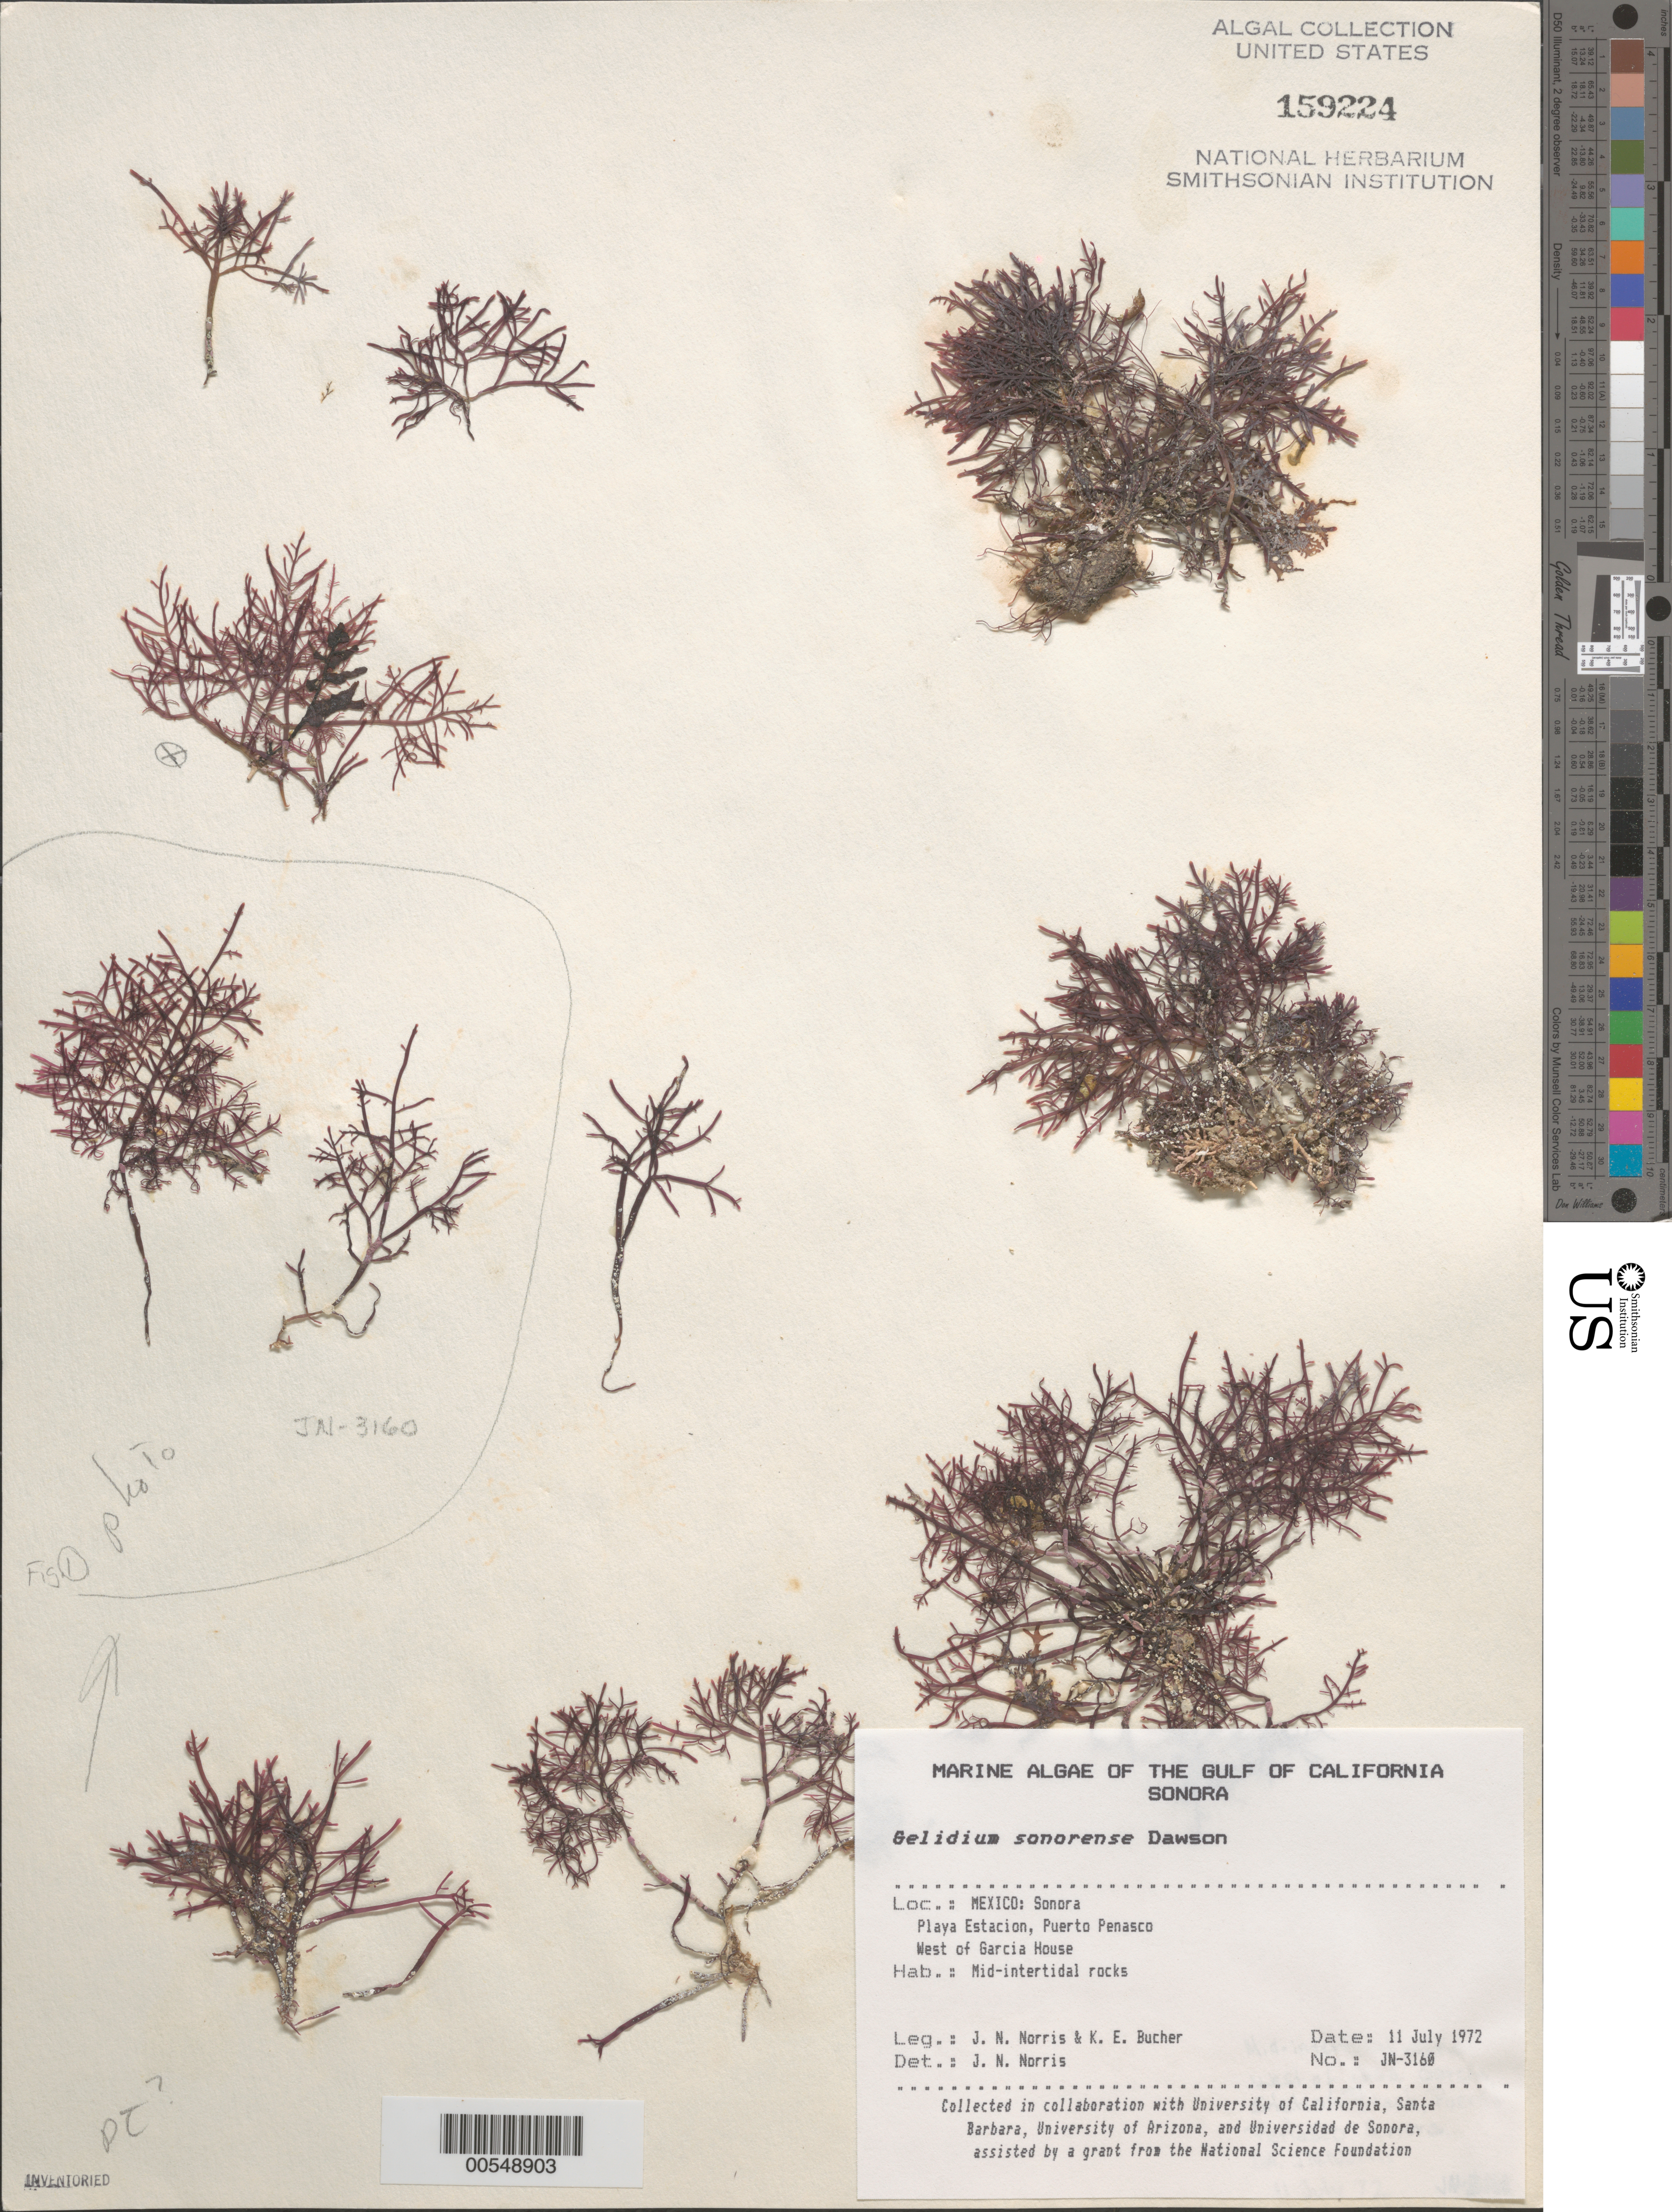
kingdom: Plantae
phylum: Rhodophyta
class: Florideophyceae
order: Gelidiales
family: Pterocladiaceae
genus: Pterocladia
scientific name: Pterocladia sonorense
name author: (E.Y. Dawson) J.G.Stewart & J.N. Norris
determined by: Algae name updating Project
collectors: J. N. Norris & K. E. Bucher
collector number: JN-3160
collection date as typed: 11 Jul 1972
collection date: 1972-07-11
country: Mexico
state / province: Sonora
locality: Playa Estacion, Puerto Penasco, west of Garcia House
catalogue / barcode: US 159224